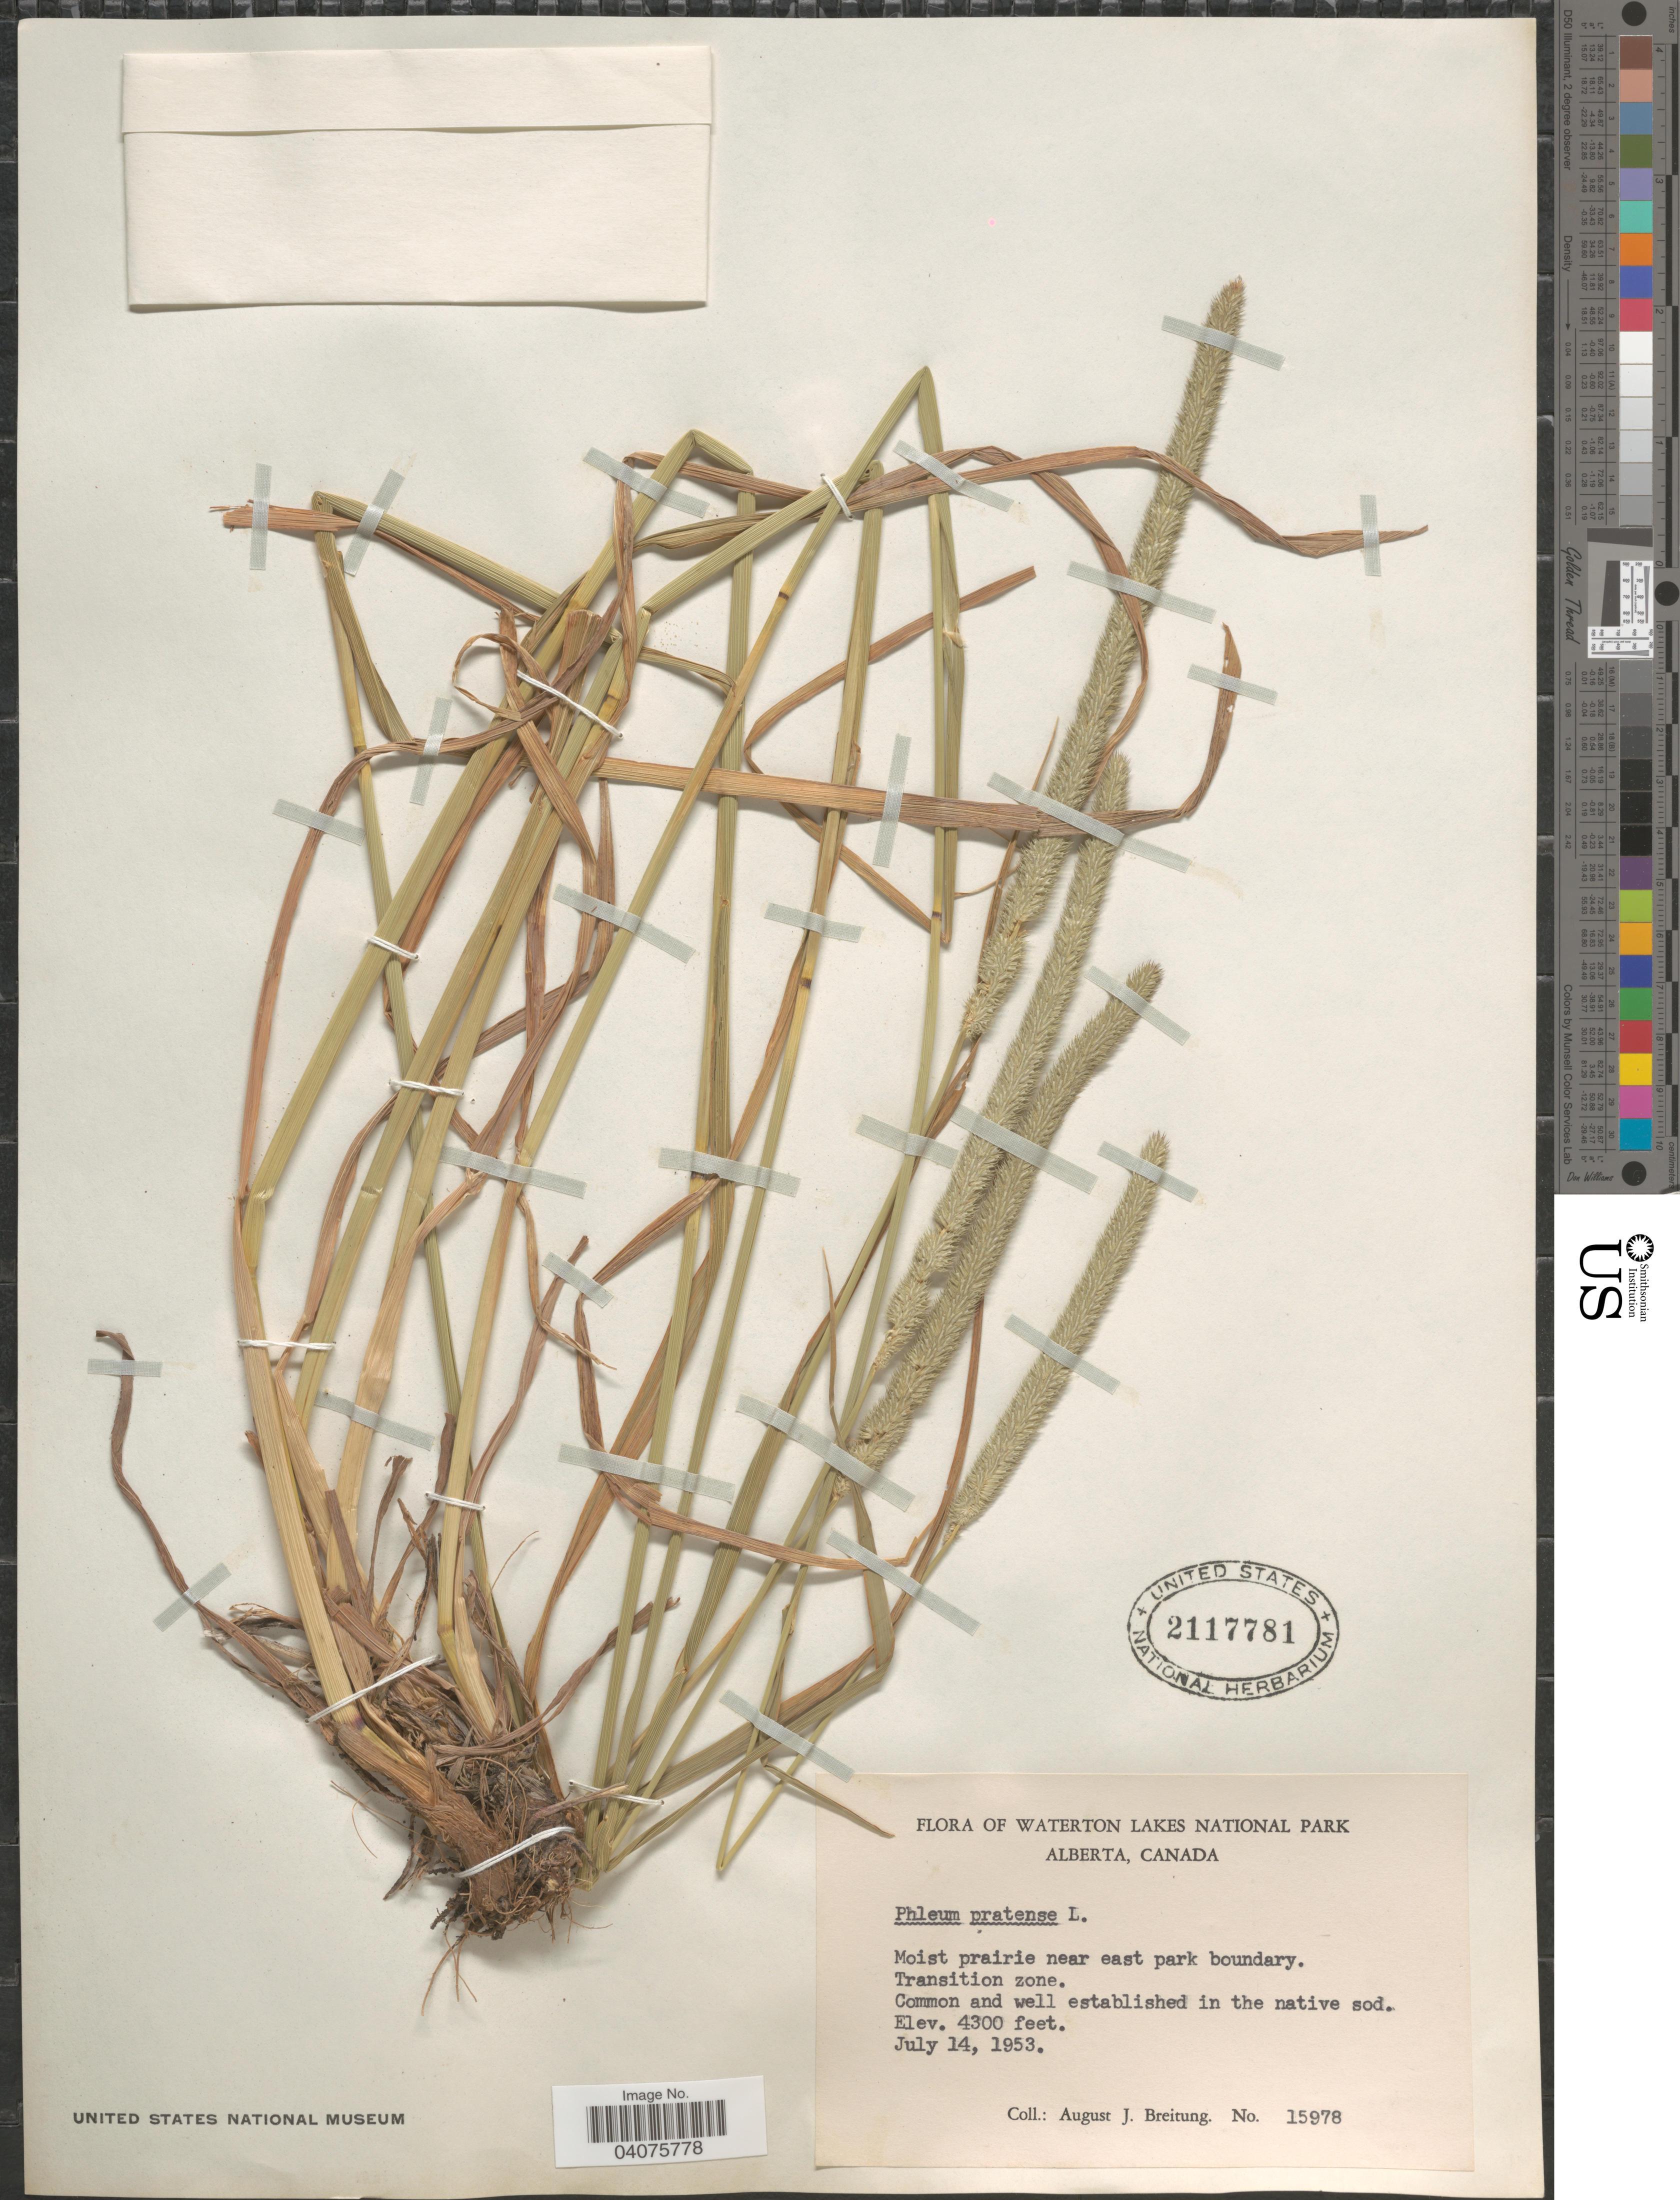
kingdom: Plantae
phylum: Tracheophyta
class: Liliopsida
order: Poales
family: Poaceae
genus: Phleum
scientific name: Phleum pratense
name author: L.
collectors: A. Breitung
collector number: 15978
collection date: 1953-07-14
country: Canada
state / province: Alberta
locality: Waterton Lakes National Park. Moist prairie near east park boundary. Transition zone.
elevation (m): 1311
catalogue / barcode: US 2117781